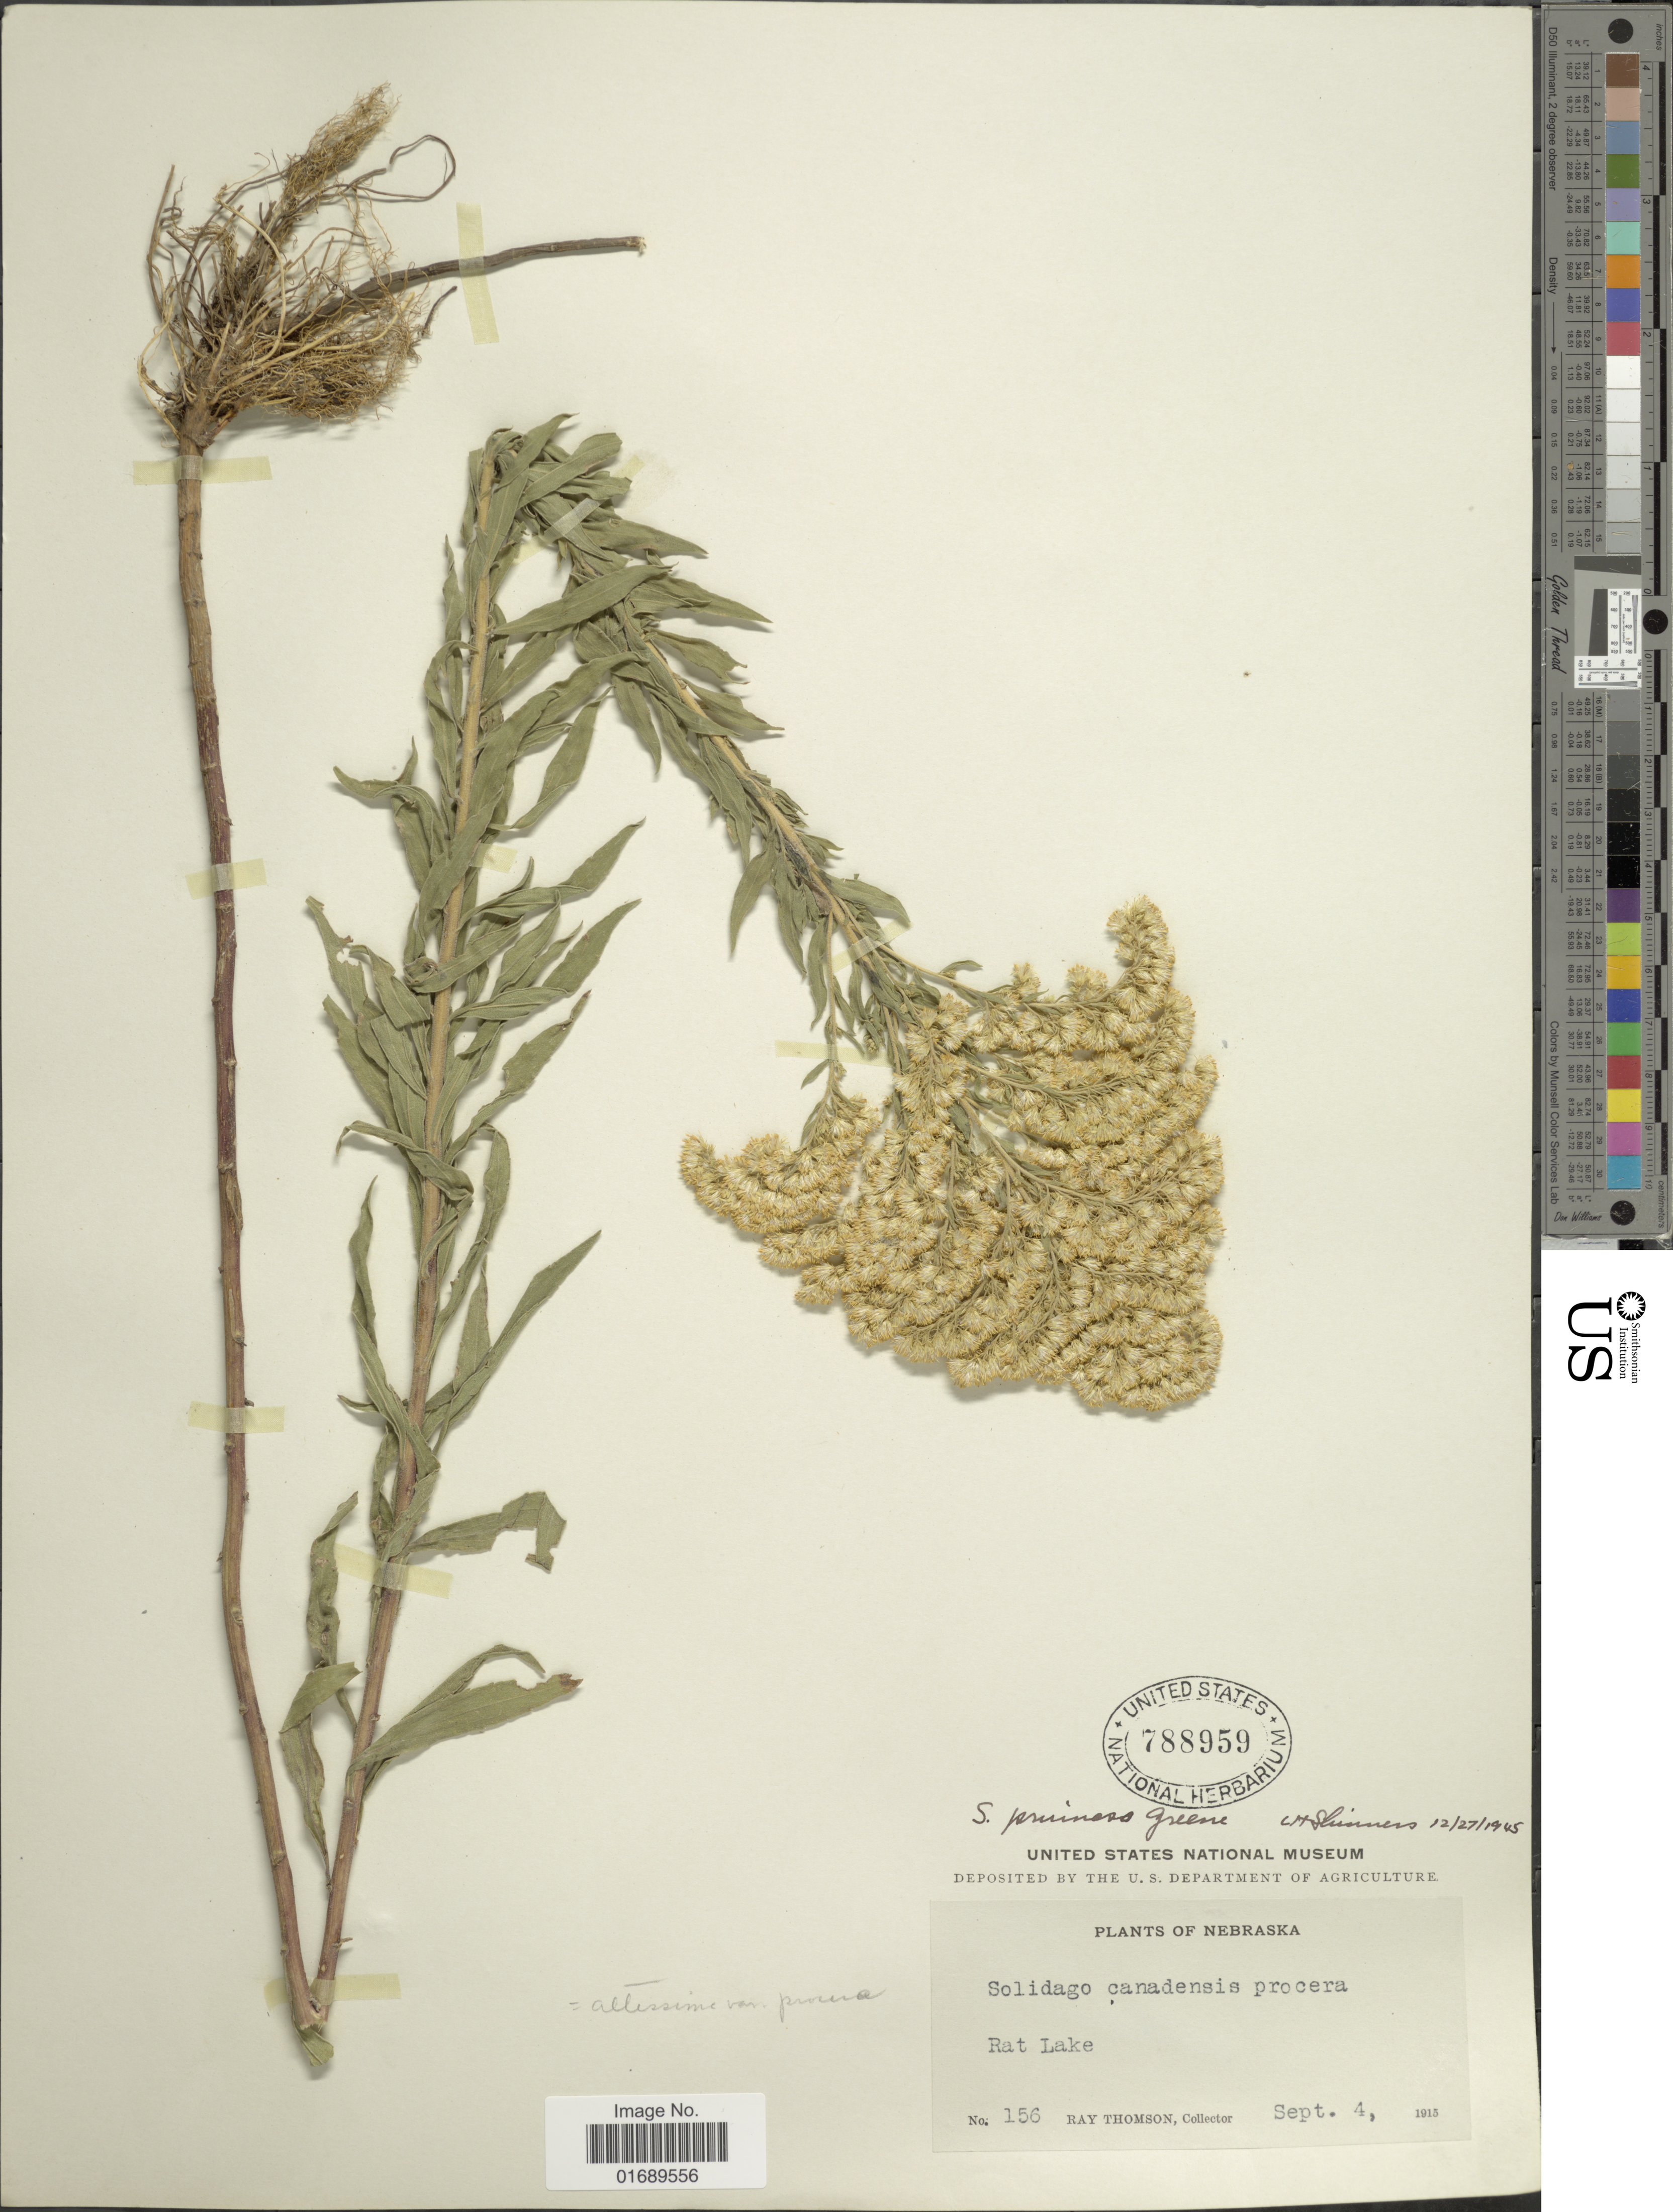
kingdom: Plantae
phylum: Tracheophyta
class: Magnoliopsida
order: Asterales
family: Asteraceae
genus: Solidago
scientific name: Solidago pruinosa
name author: Greene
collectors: R. Thomson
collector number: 156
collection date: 1915-09-04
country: United States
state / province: Nebraska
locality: Rat Lake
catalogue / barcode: US 788959